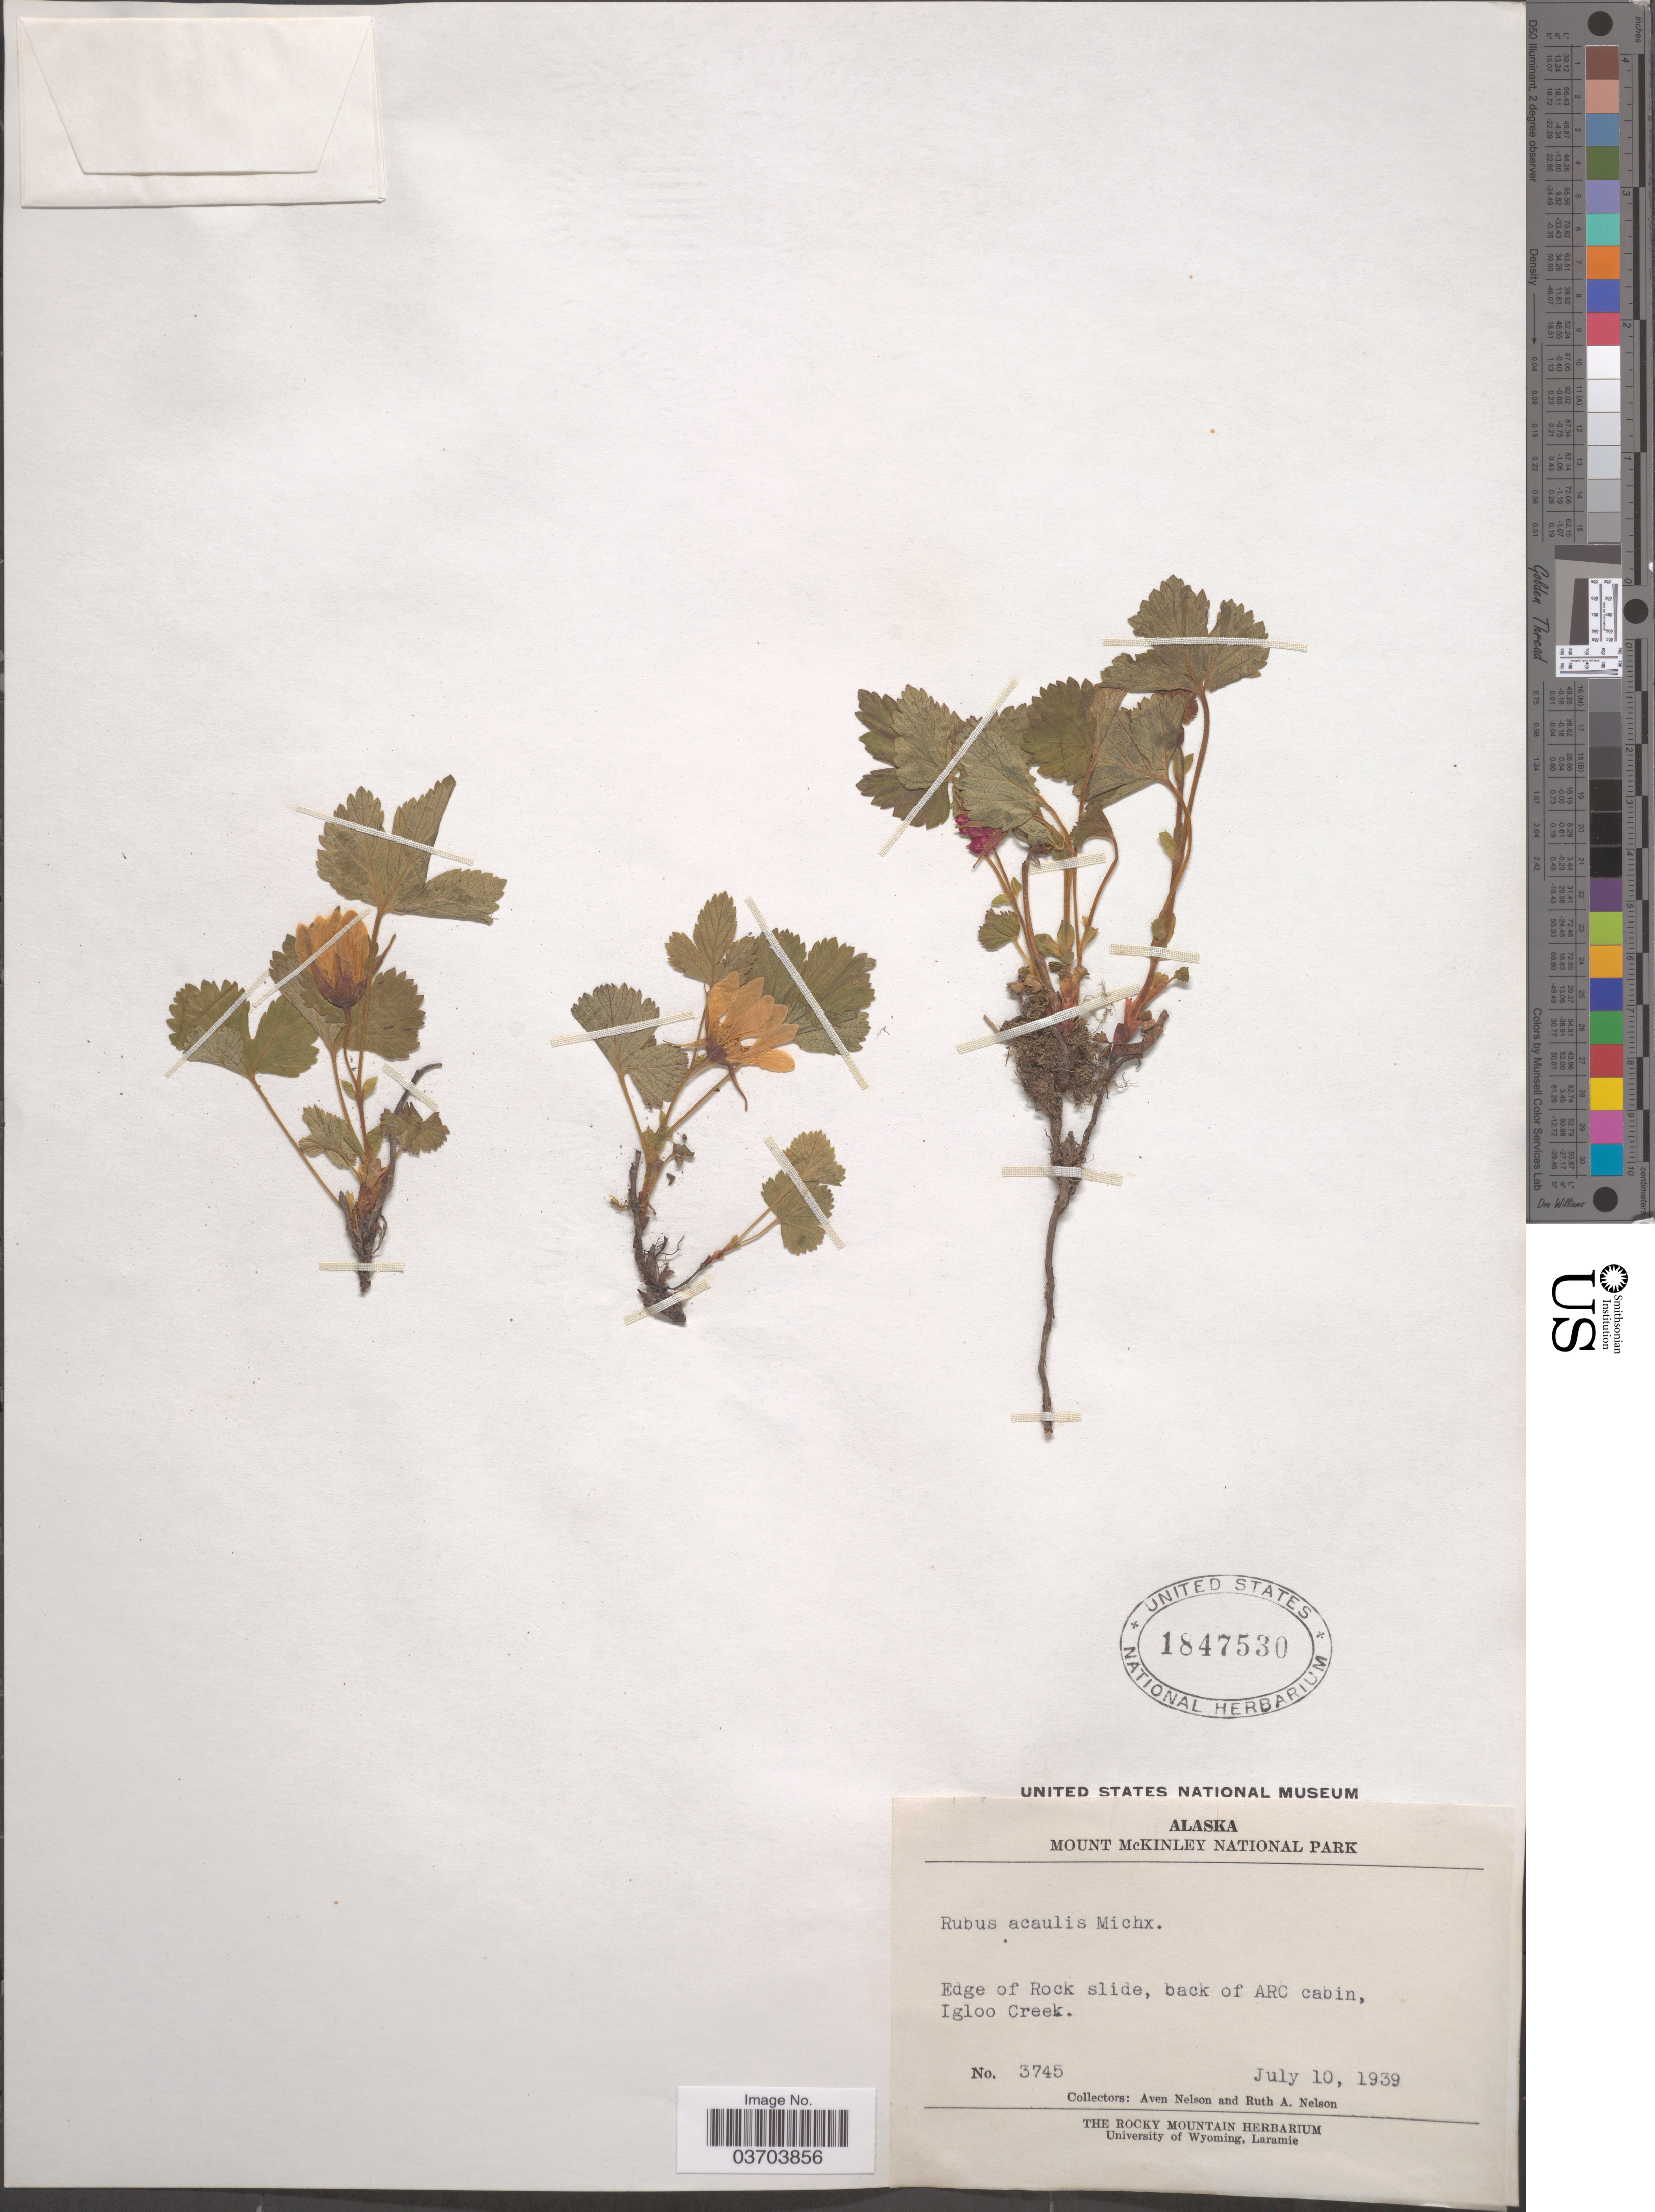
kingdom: Plantae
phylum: Tracheophyta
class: Magnoliopsida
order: Rosales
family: Rosaceae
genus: Rubus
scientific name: Rubus acaulis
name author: Michx.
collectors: A. Nelson & R. A. Nelson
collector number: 3745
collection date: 1939-07-10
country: United States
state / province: Alaska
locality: Mount McKinley National Park. Edge of Rock slide, back of ARC cabin, Igloo Creek.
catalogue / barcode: US 1847530